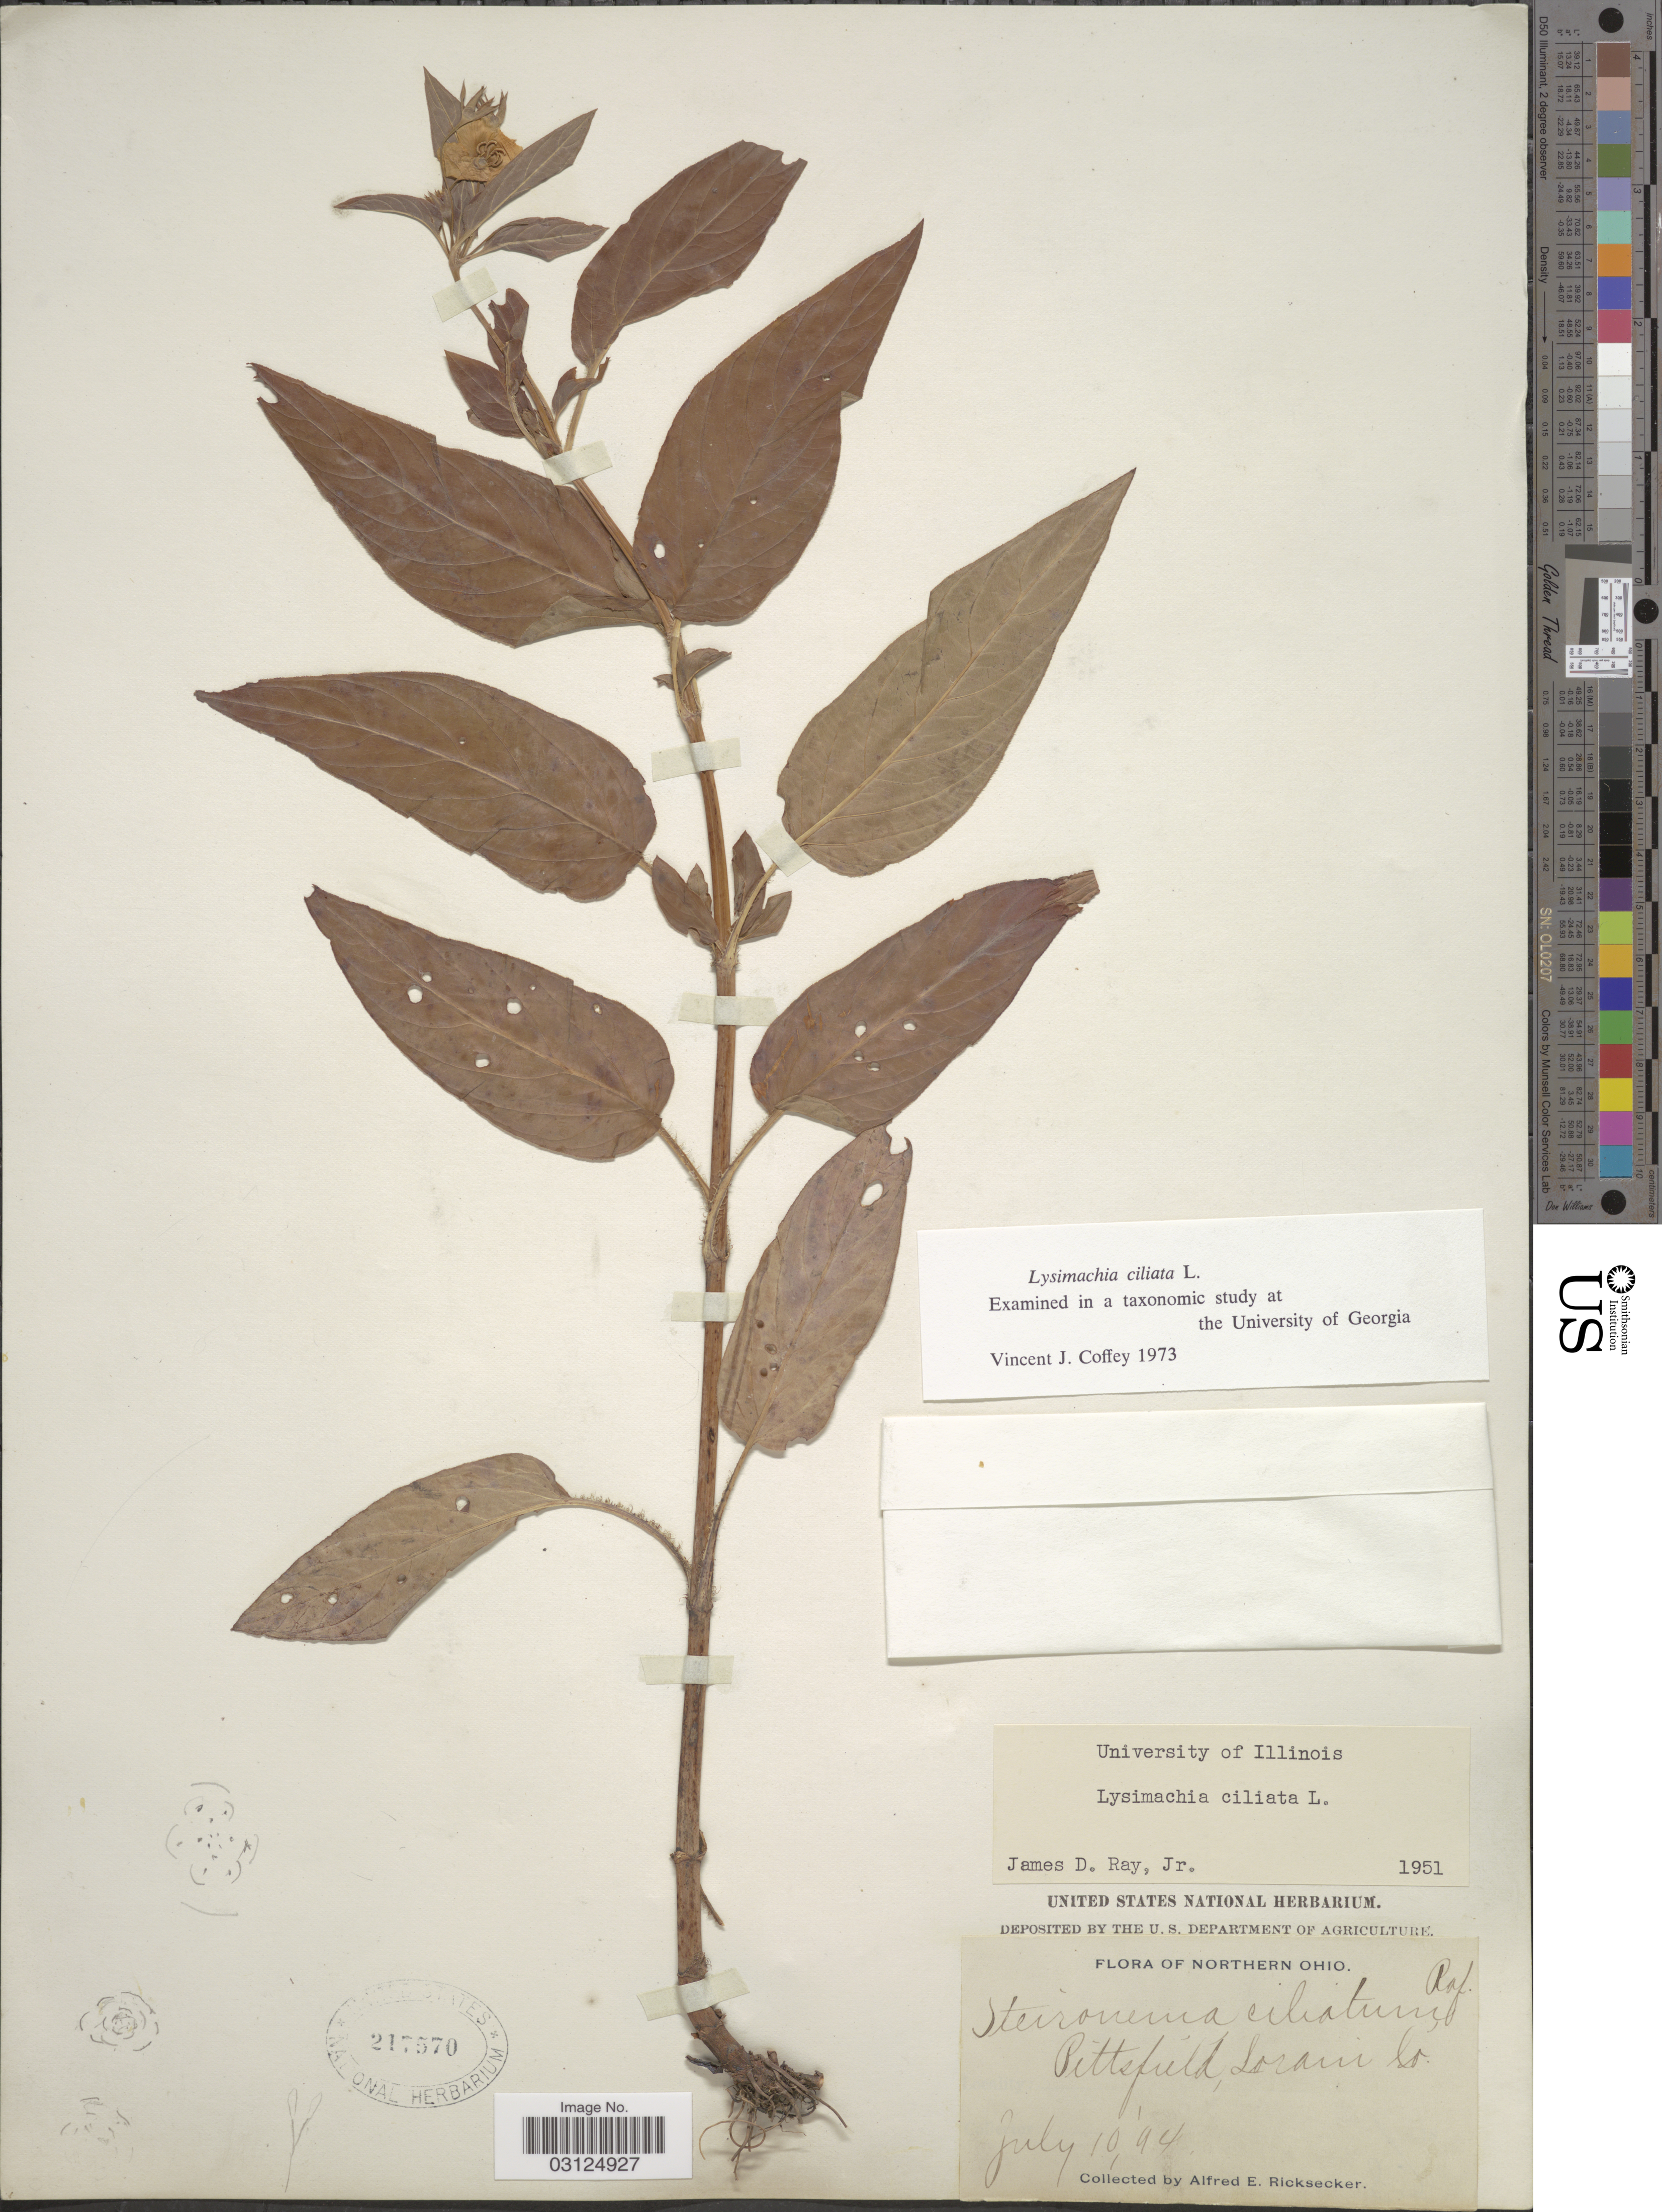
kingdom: Plantae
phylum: Tracheophyta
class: Magnoliopsida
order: Ericales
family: Primulaceae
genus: Lysimachia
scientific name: Lysimachia ciliata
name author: L.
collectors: A. E. Ricksecker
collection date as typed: Transcribed d/m/y: 10/7/94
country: United States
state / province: Ohio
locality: Northern Ohio. Pittsfield, Lorain Co.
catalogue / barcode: US 217570